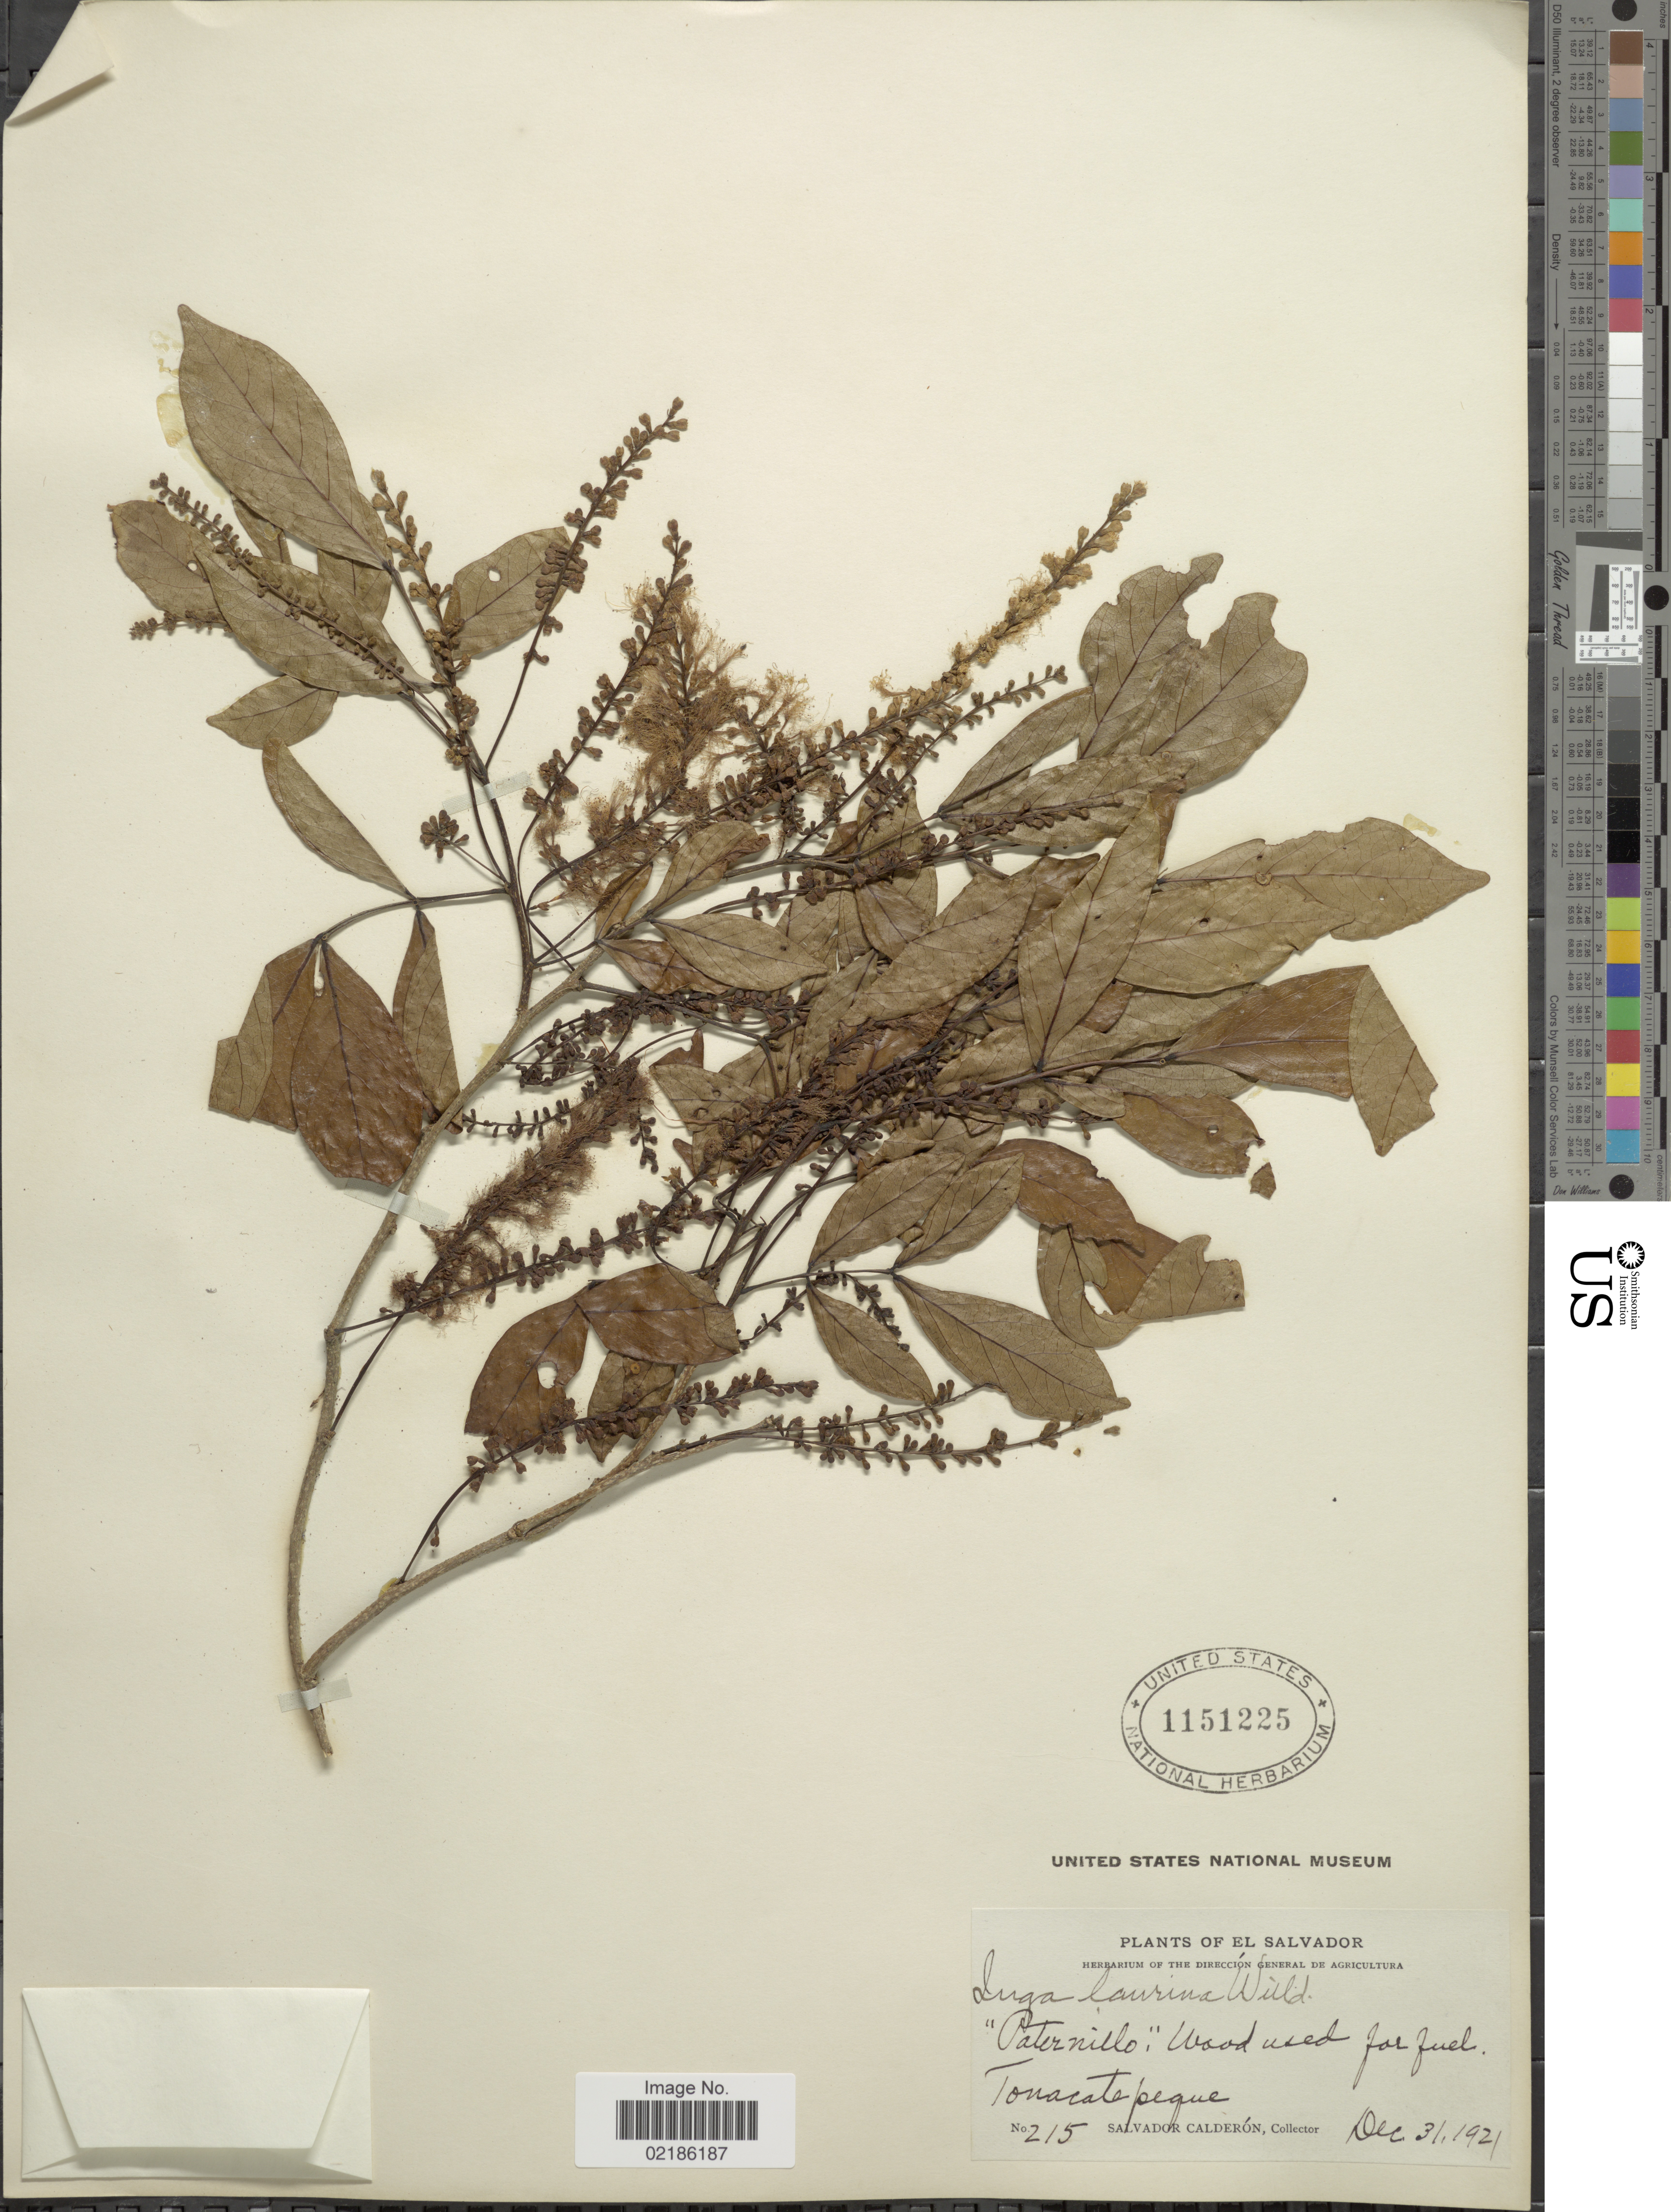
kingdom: Plantae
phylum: Tracheophyta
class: Magnoliopsida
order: Fabales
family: Fabaceae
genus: Inga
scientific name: Inga laurina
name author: (Sw.) Willd.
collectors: S. Calderón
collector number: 215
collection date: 1921-12-31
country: El Salvador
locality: Tonacatepeque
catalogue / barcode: US 1151225